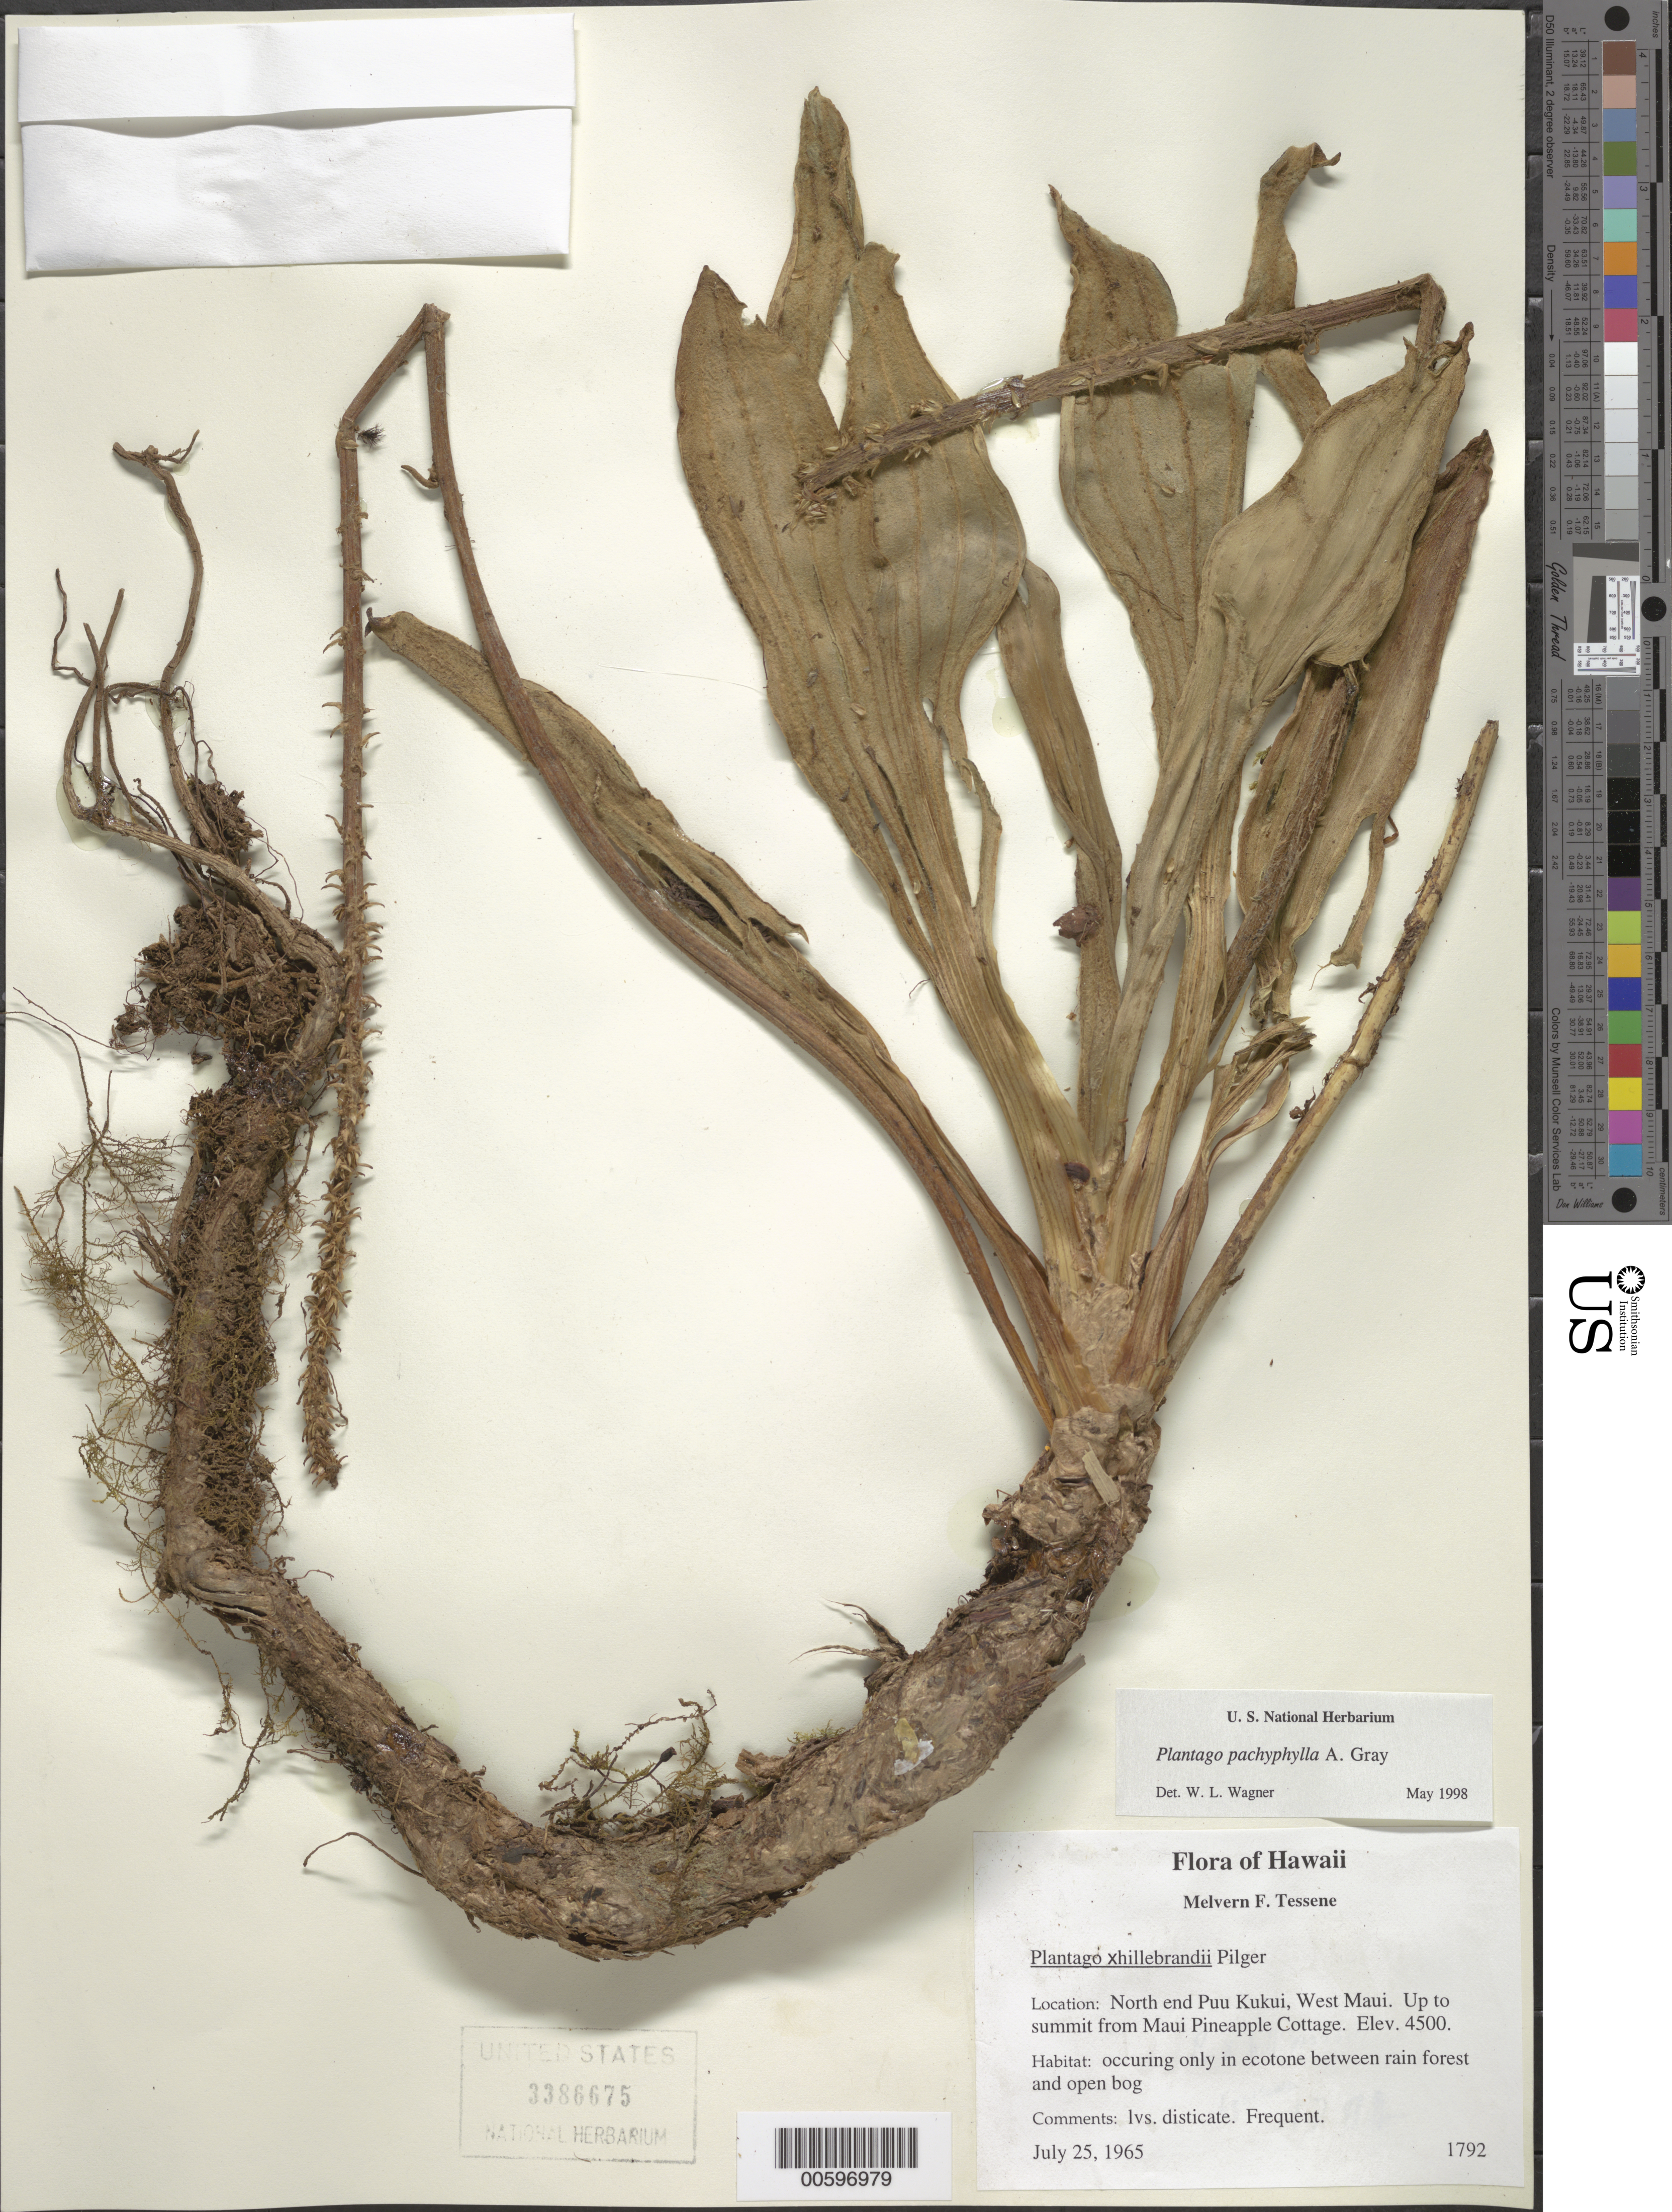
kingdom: Plantae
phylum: Tracheophyta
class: Magnoliopsida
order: Lamiales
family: Plantaginaceae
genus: Plantago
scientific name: Plantago pachyphylla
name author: A. Gray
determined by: Wagner, W. L., (BOT), Smithsonian Institution - National Museum of Natural History (UNITED STATES)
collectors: M. Tessene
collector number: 1792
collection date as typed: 25 Jul 1965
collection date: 1965-07-25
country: United States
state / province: Hawaii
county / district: Maui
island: Maui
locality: N end Puu Kukui, W Maui. Up to summit from Maui Pineapple Cottage.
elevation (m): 4500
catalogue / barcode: US 3386675